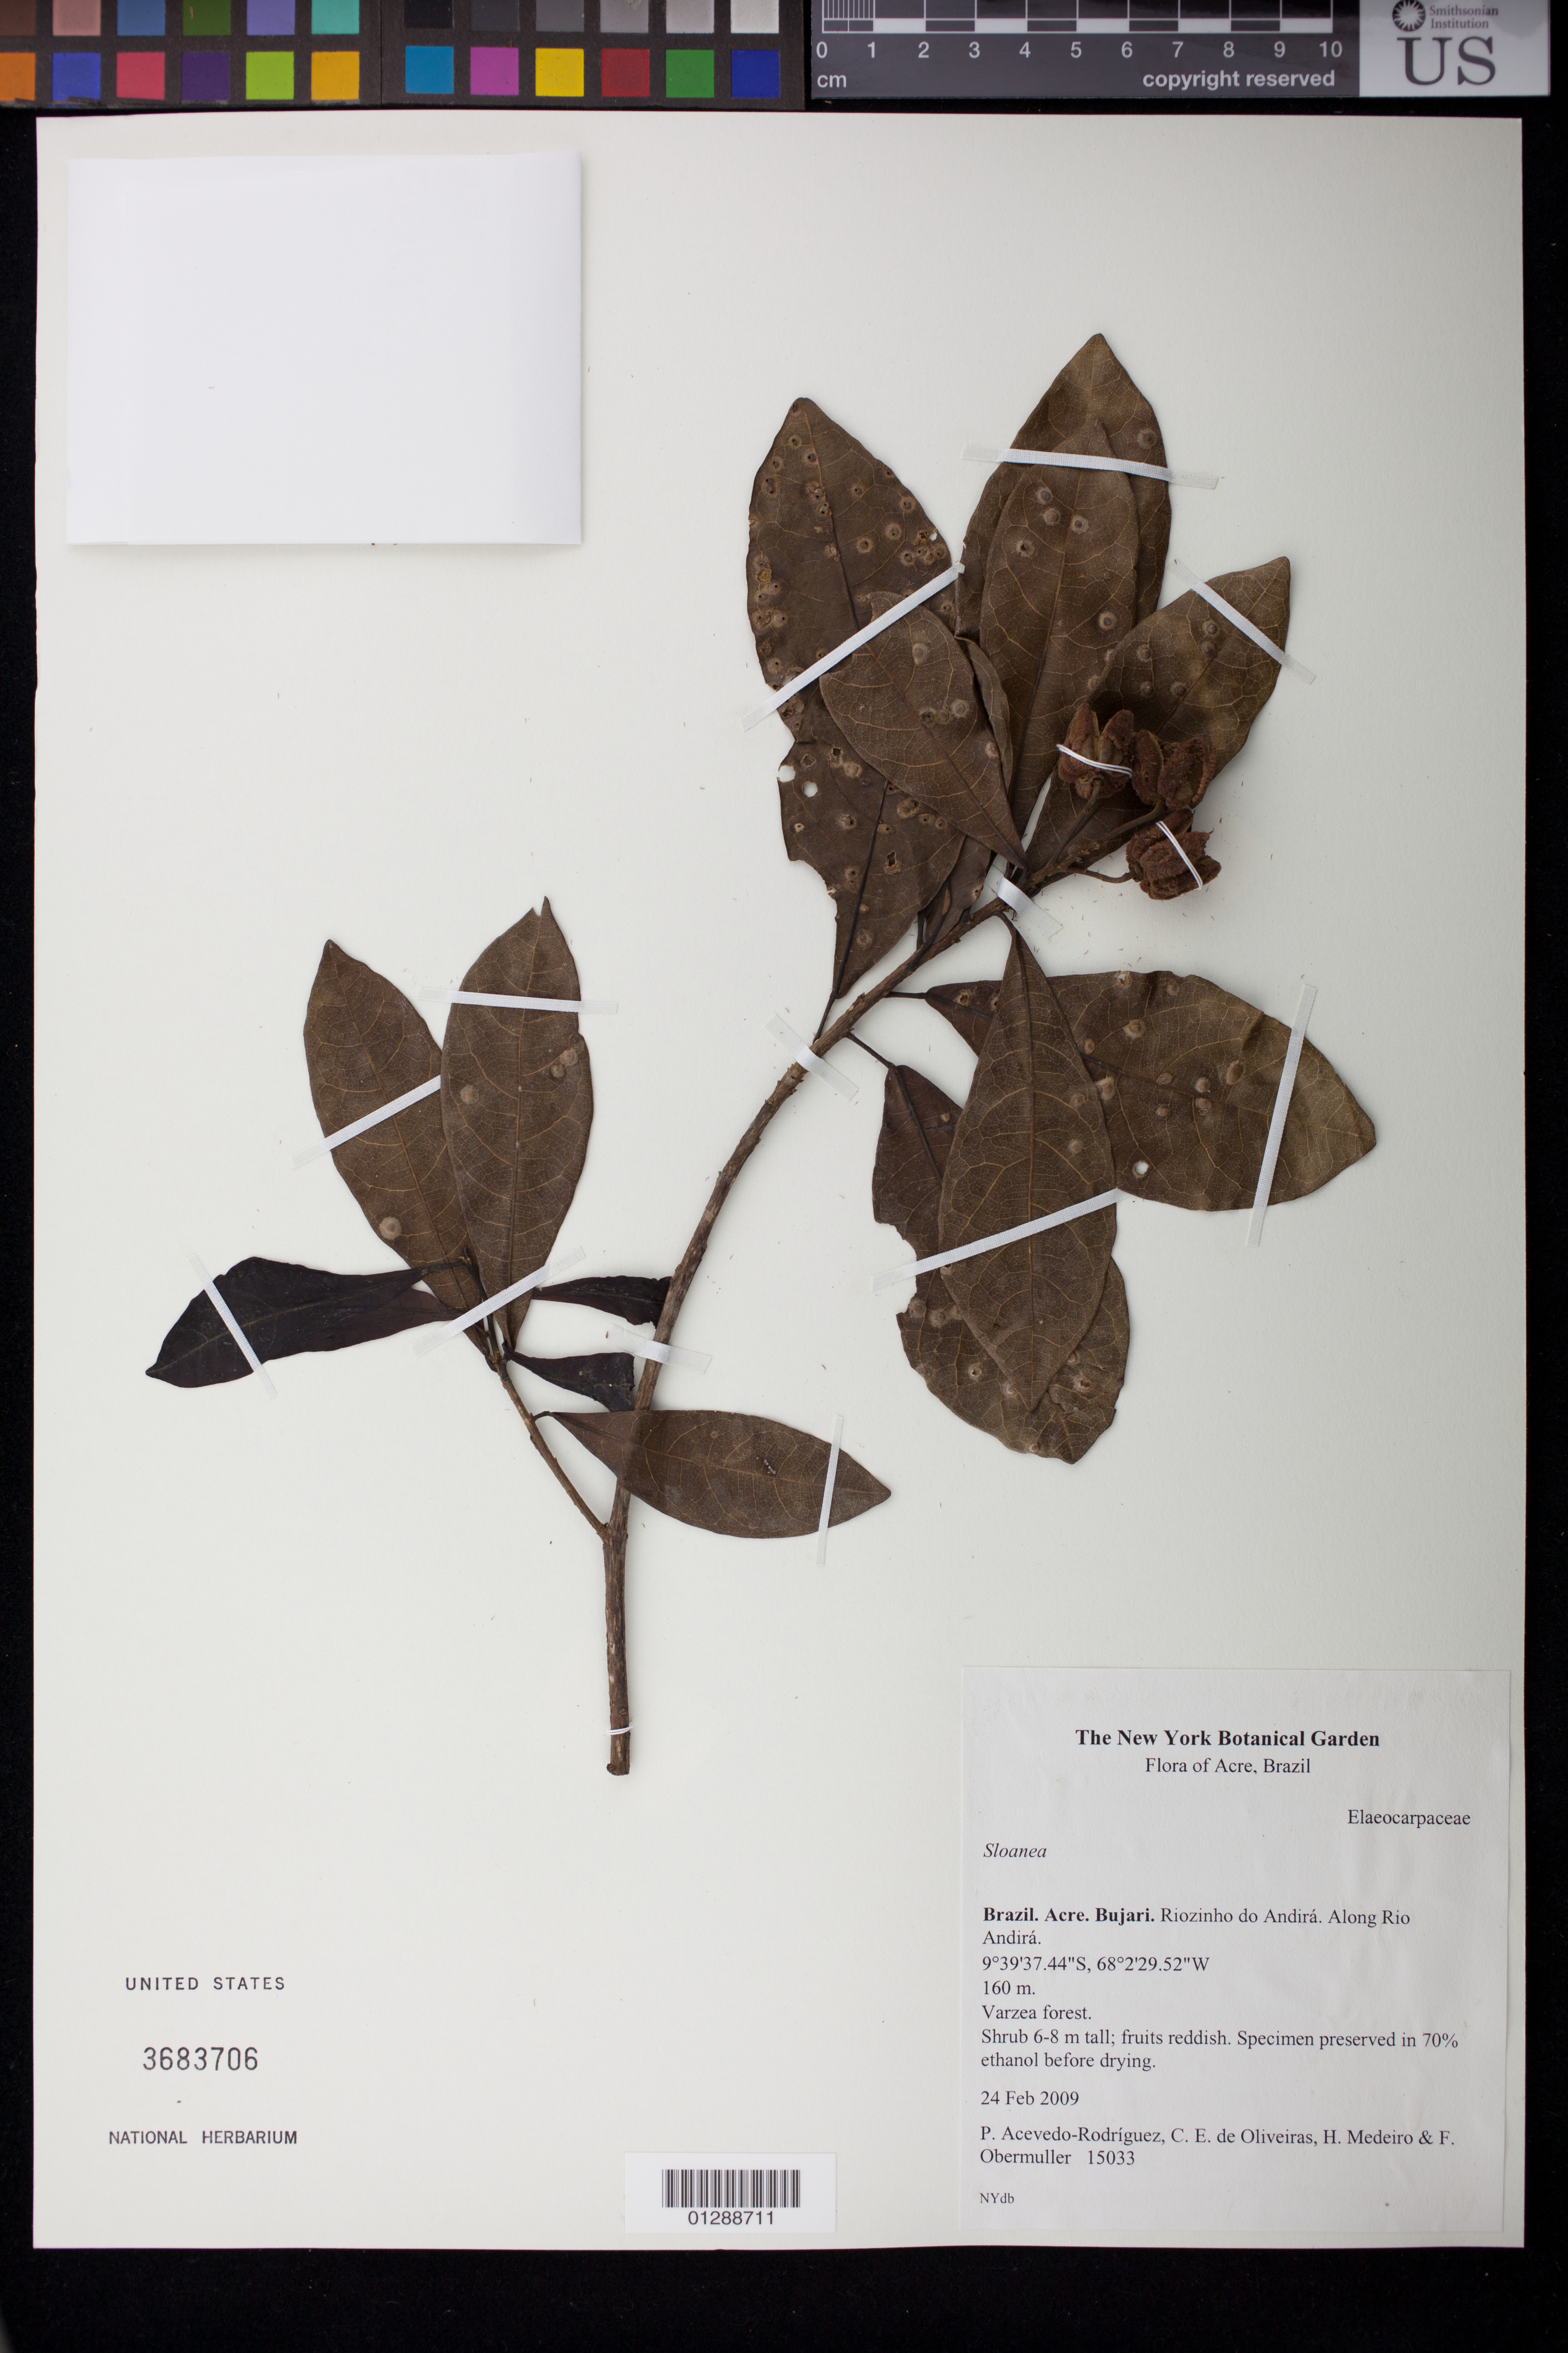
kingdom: Plantae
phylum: Tracheophyta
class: Magnoliopsida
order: Oxalidales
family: Elaeocarpaceae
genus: Sloanea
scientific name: Sloanea sp.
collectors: P. Acevedo-Rodr., C. E. de Oliveiras, H. Medeiro & F. A. Obermuller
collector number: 15033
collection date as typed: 24 Feb 2009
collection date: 2009-02-24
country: Brazil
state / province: Acre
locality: Acre; Muncipio Bujarí, Riocinho Anjira. Along Rio Anjira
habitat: Varzea forest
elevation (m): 160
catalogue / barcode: US 3683706